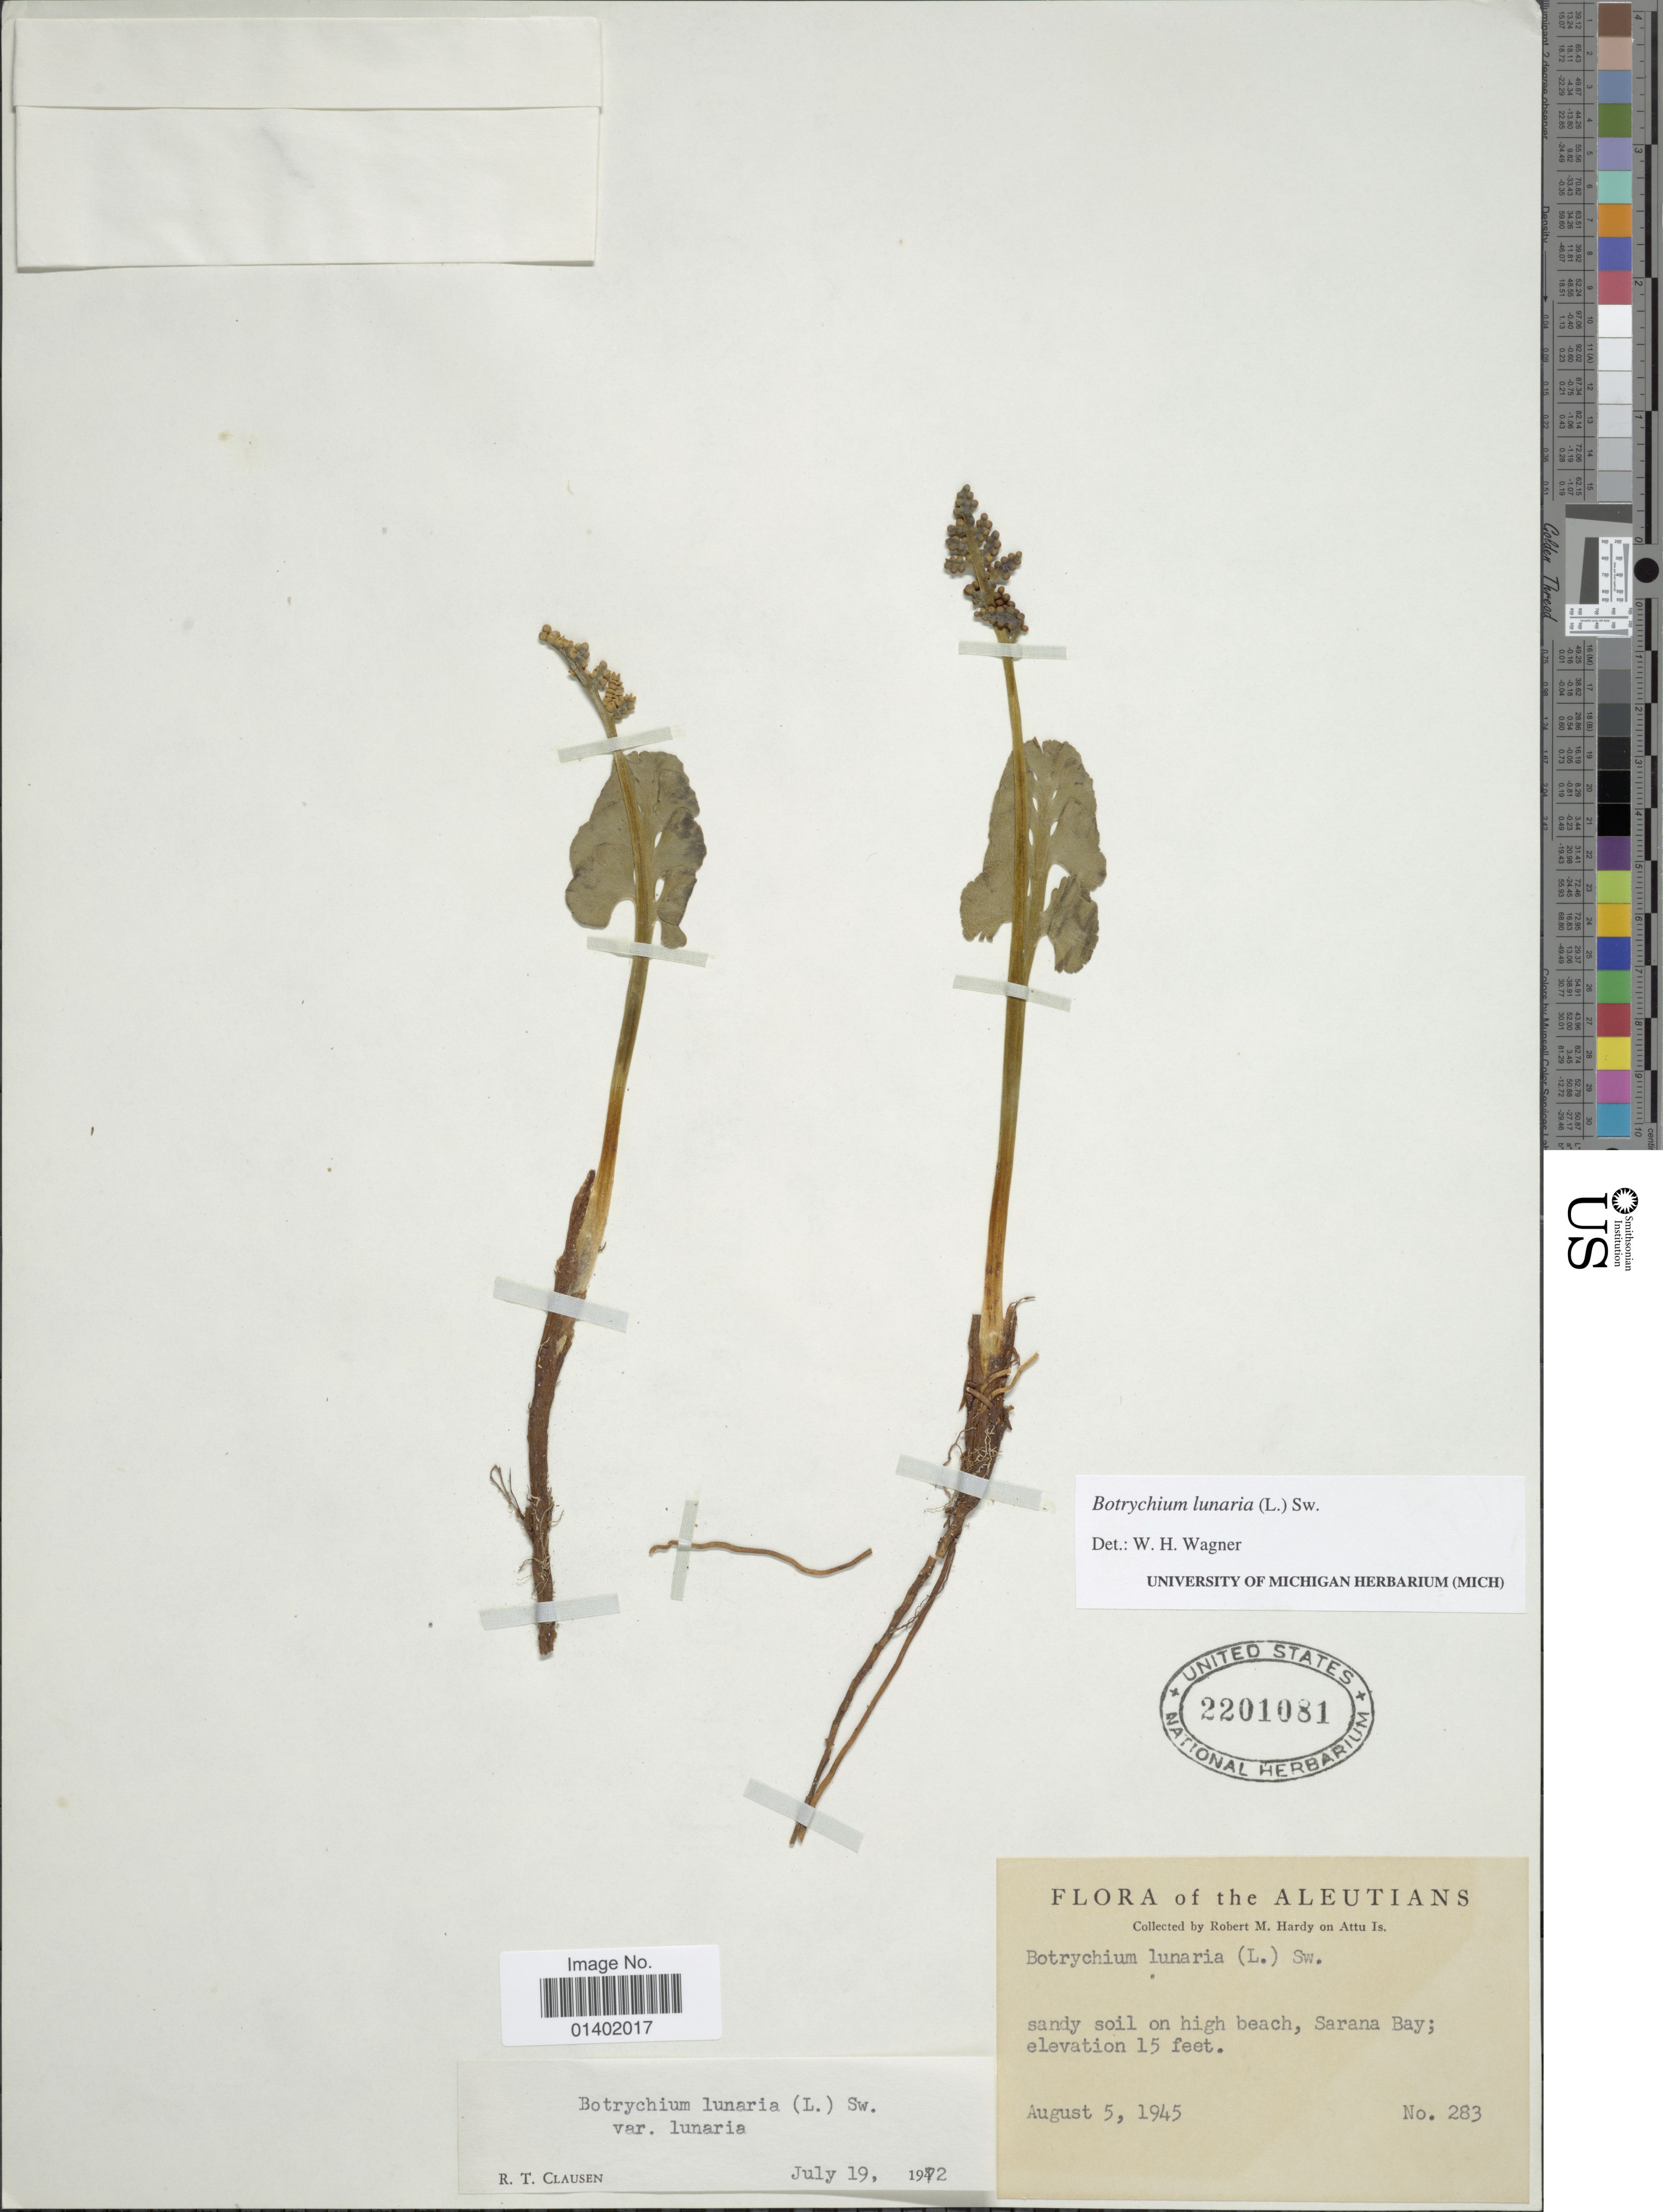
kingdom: Plantae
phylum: Tracheophyta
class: Polypodiopsida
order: Ophioglossales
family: Ophioglossaceae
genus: Botrychium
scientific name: Botrychium lunaria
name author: (L.) Sw.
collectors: R. M. Harley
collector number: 283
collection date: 1945-08-05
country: United States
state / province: Alaska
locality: Flora of the Aleutians, on Attu Is., sandy oil on high beach, Saran bay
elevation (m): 5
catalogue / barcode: US 2201081